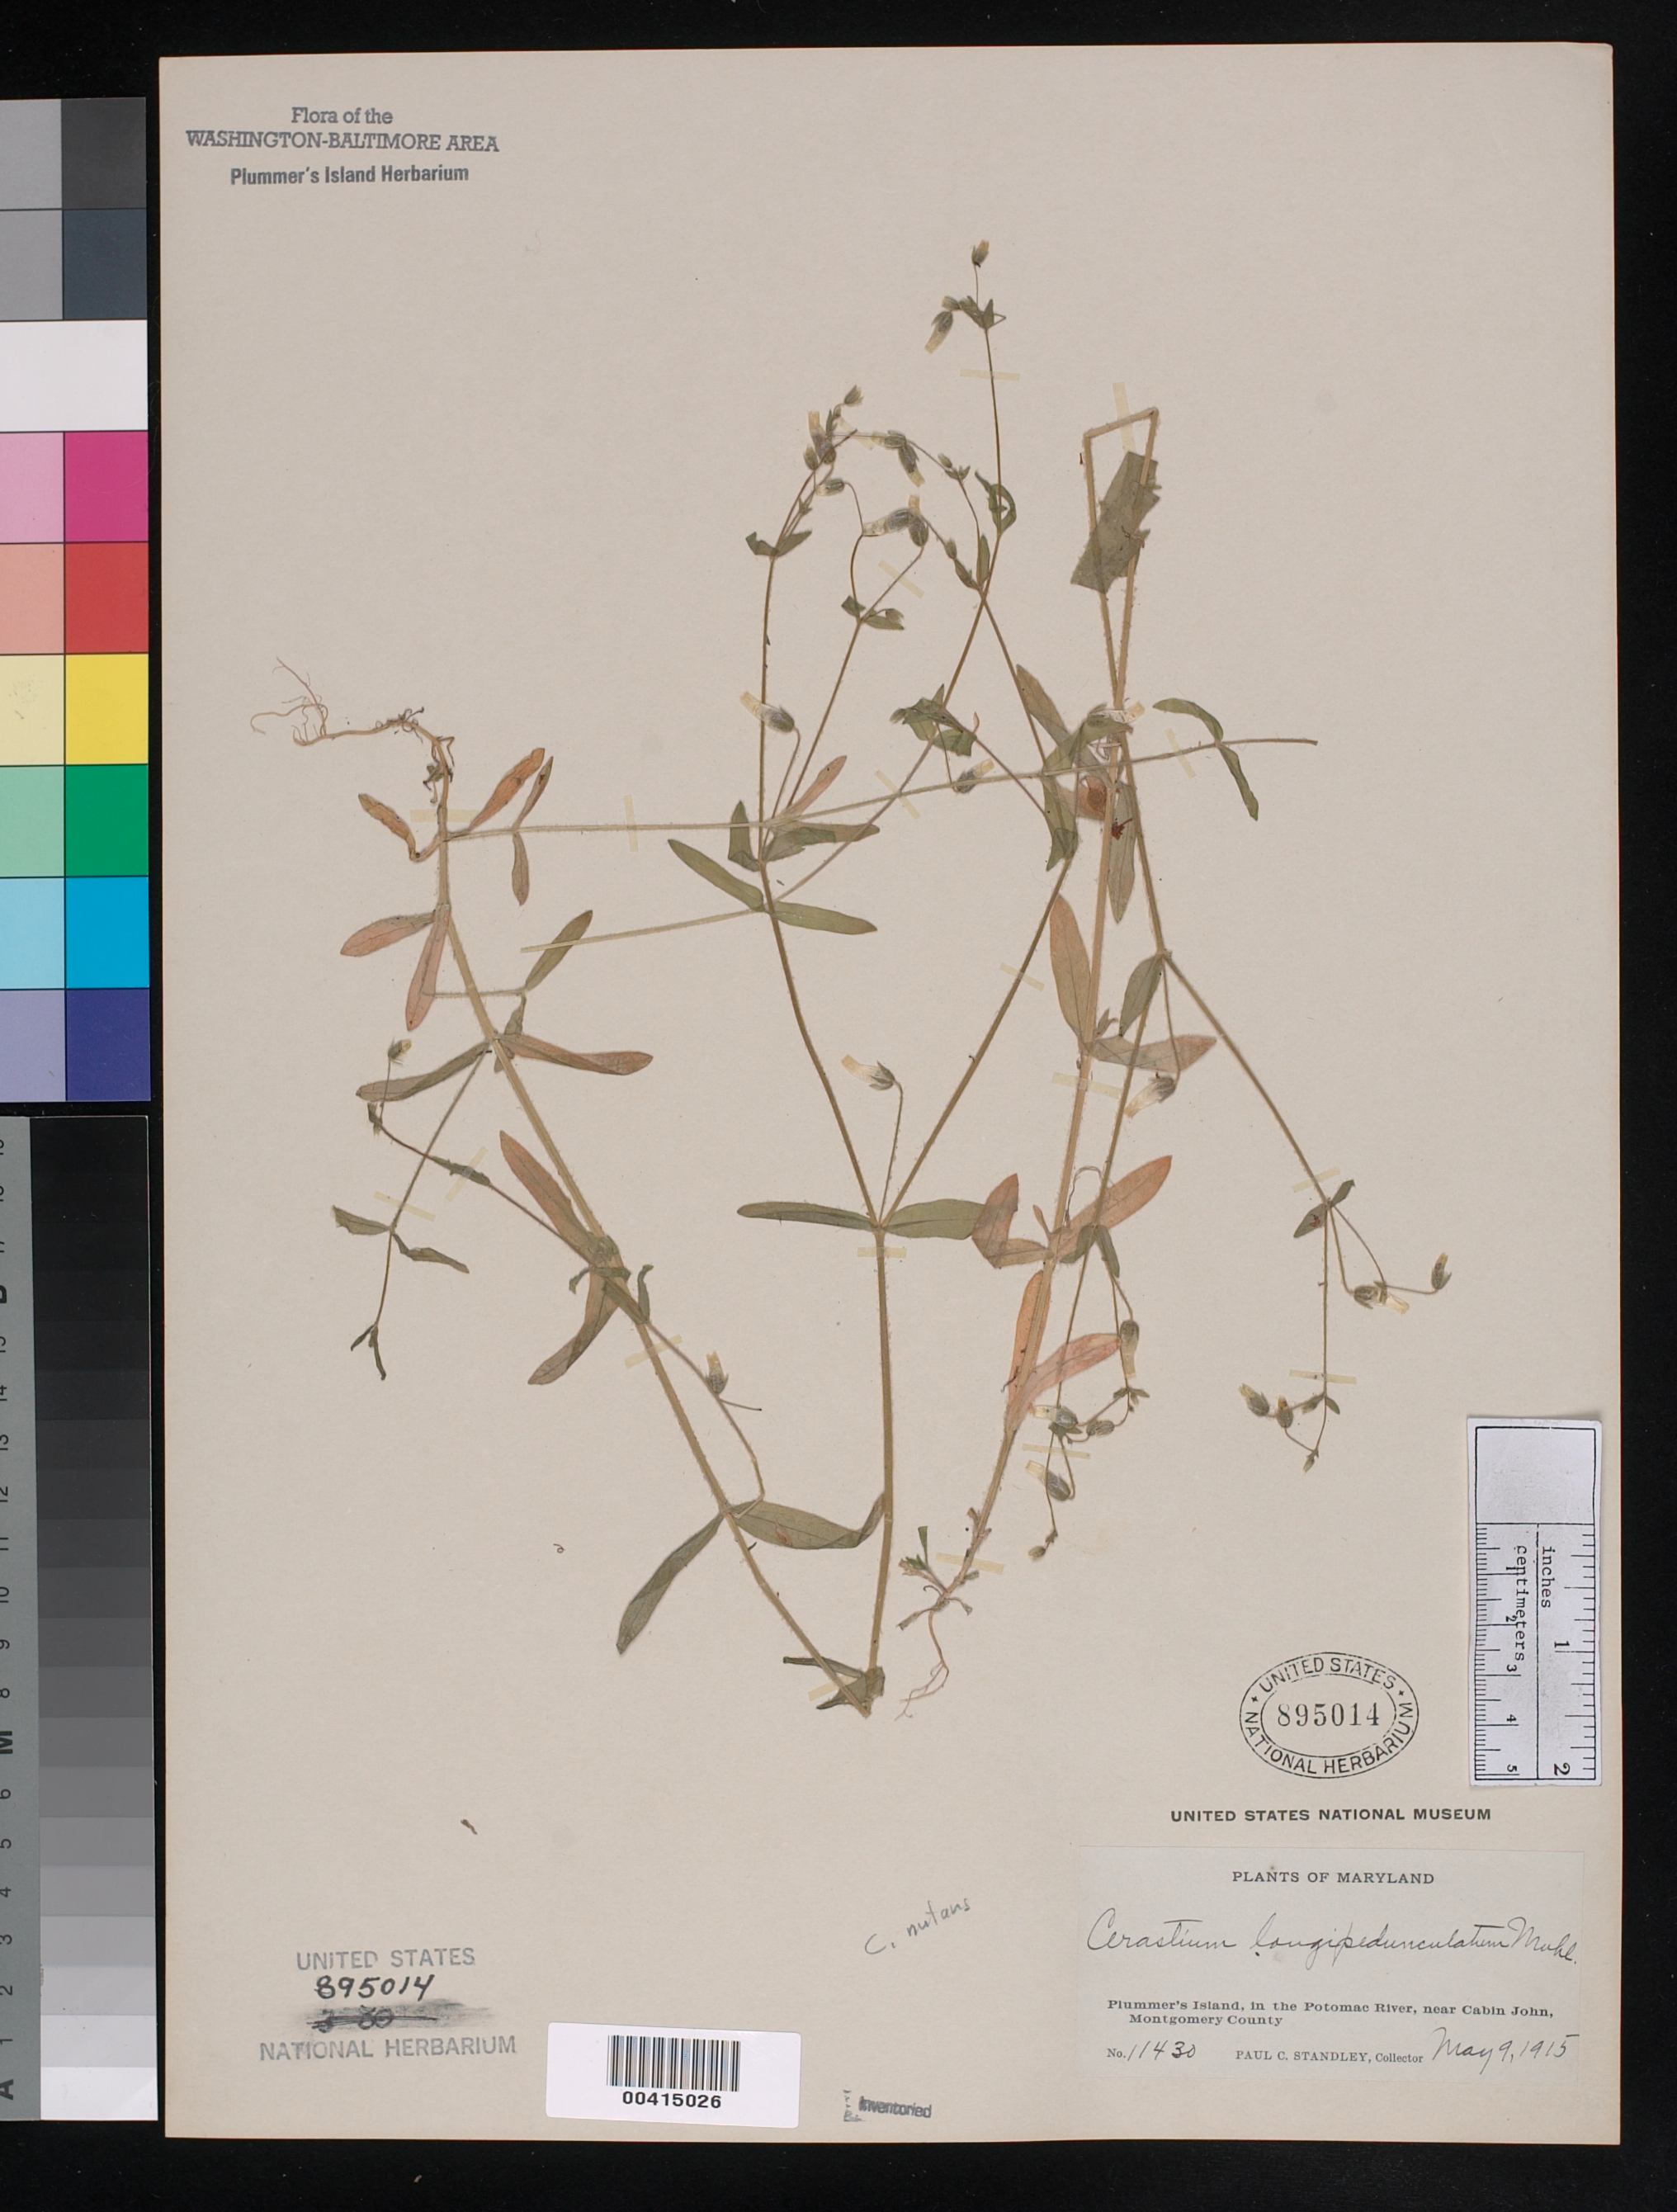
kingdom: Plantae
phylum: Tracheophyta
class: Magnoliopsida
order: Caryophyllales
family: Caryophyllaceae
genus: Cerastium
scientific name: Cerastium nutans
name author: Raf.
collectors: P. C. Standley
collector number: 11430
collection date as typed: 09 May 1915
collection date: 1915-05-09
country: United States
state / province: Maryland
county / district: Montgomery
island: Plummers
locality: Plummer's Island C. & O. Canal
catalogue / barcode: US 895014